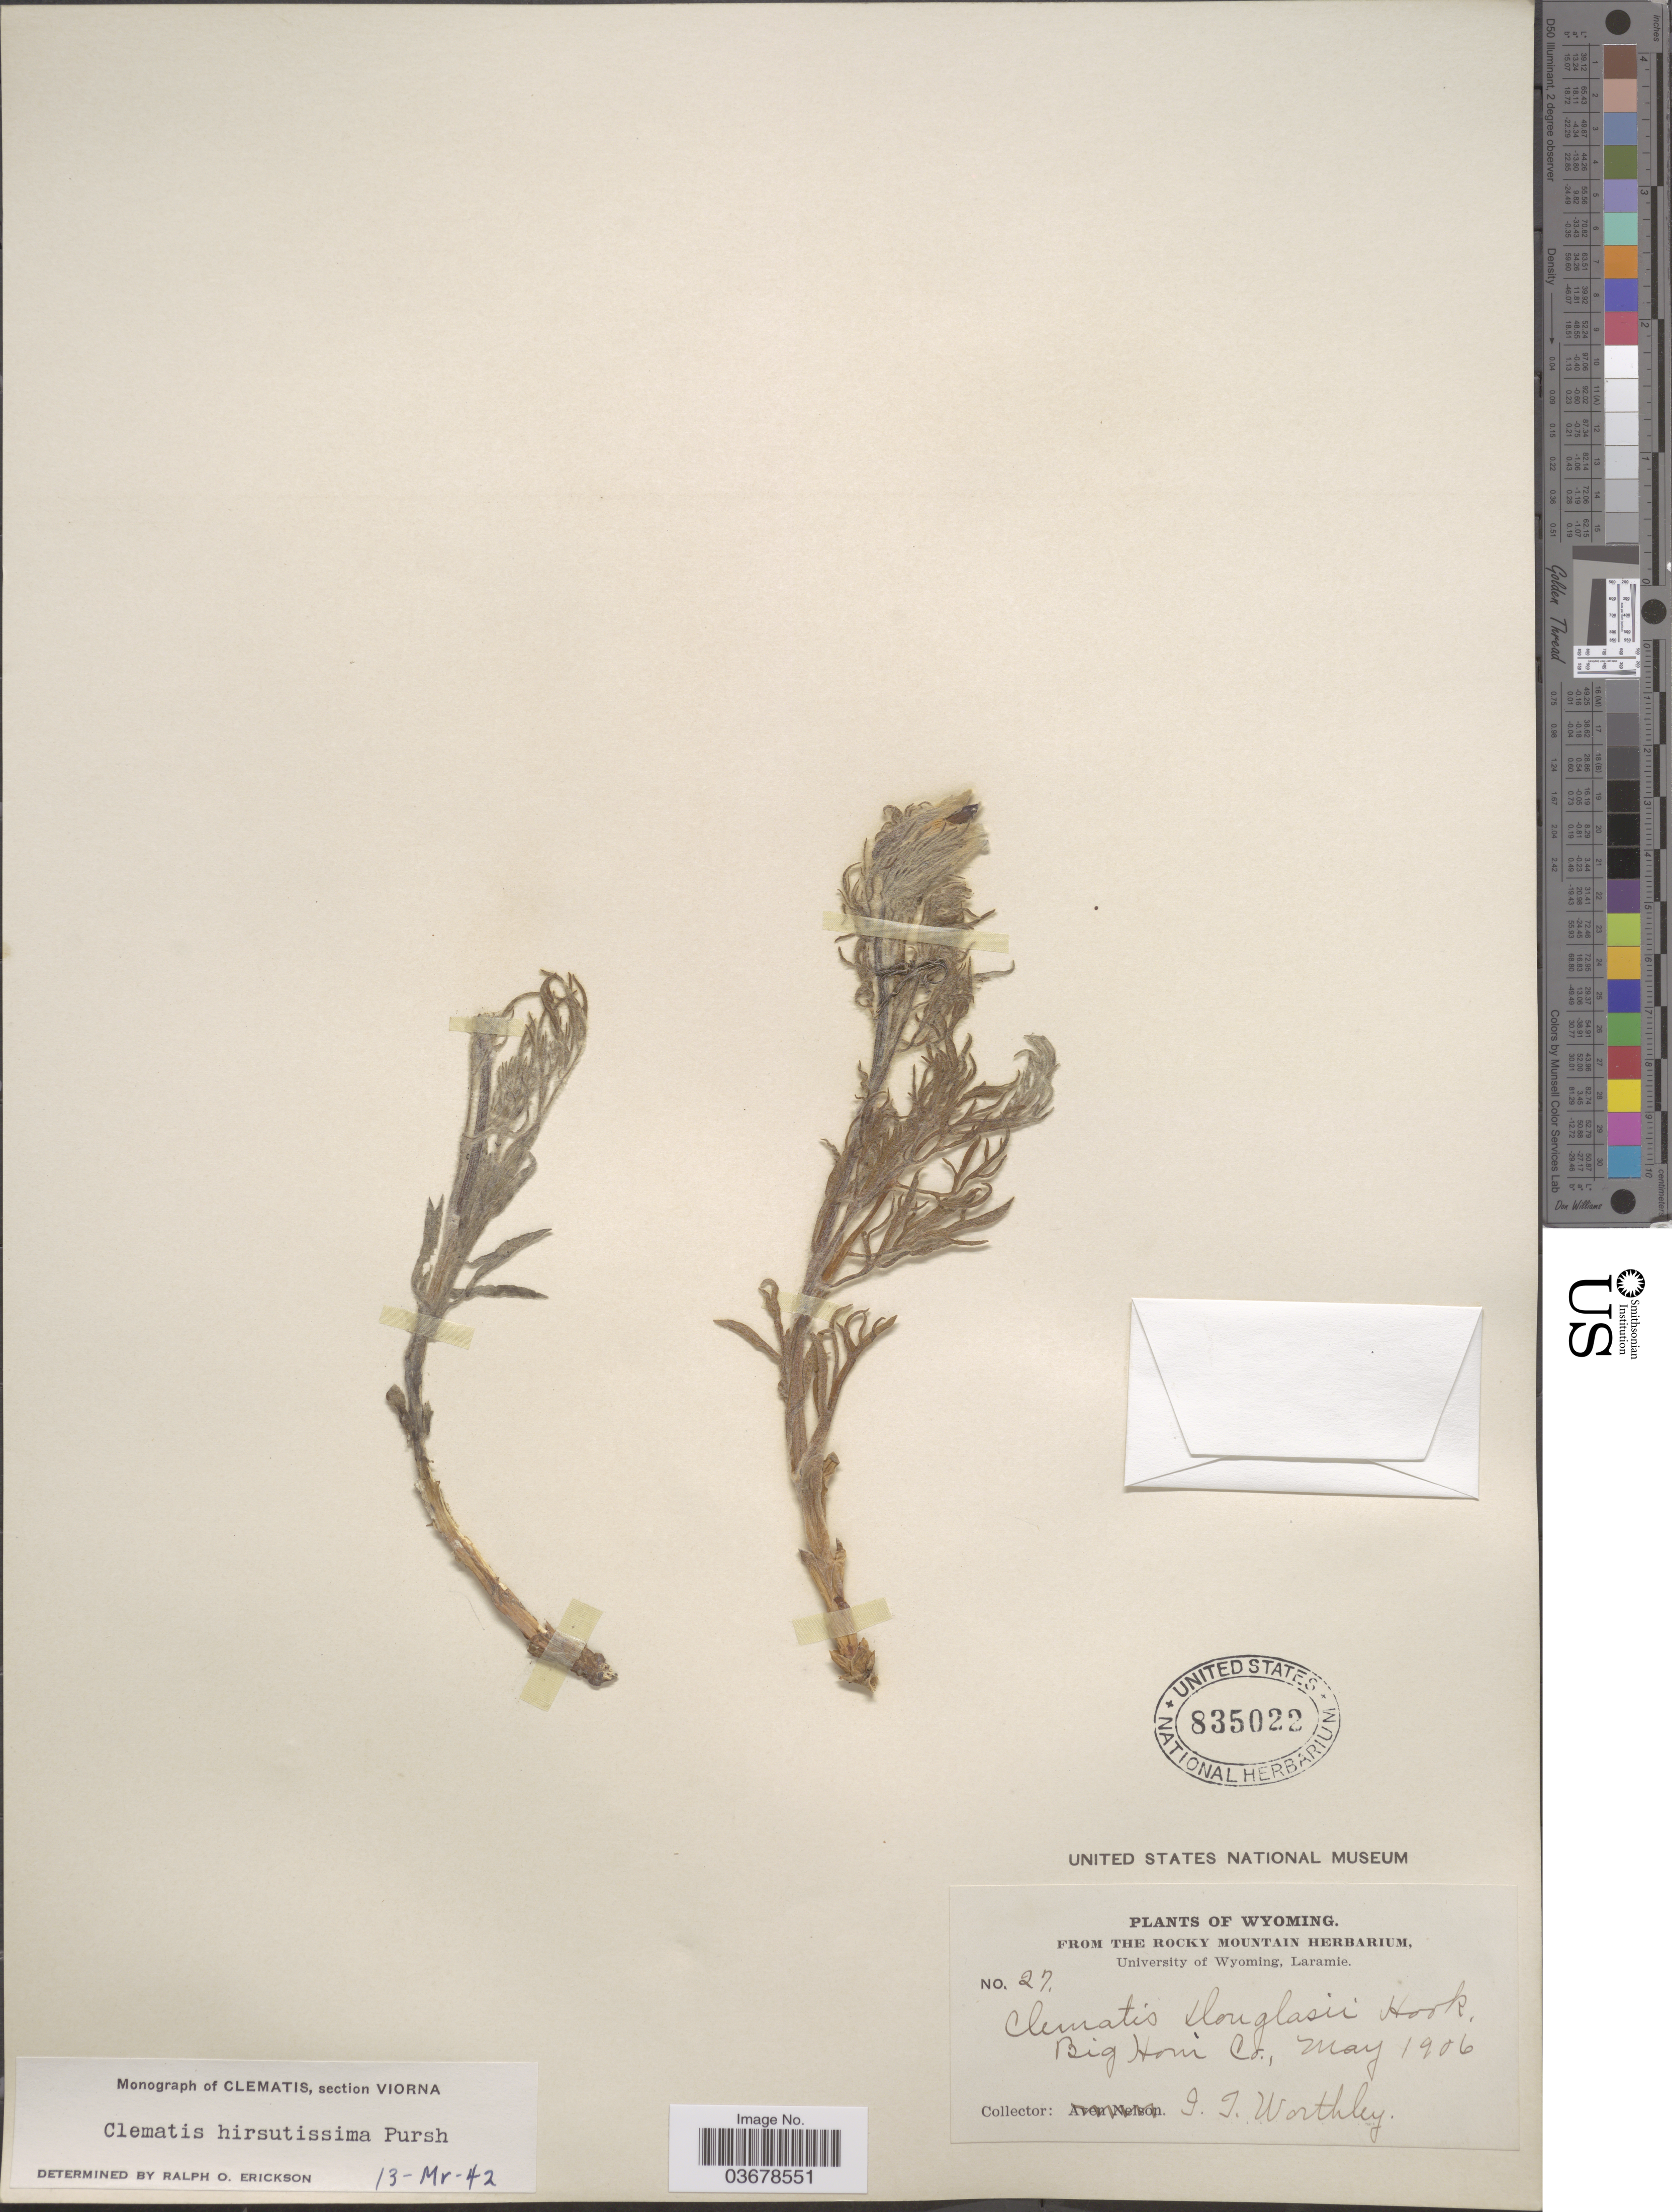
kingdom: Plantae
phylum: Tracheophyta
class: Magnoliopsida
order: Ranunculales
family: Ranunculaceae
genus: Clematis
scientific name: Clematis viorna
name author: L.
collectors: I. Worthley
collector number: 27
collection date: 1906-05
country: United States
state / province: Wyoming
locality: Big Horn Co.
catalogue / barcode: US 835022